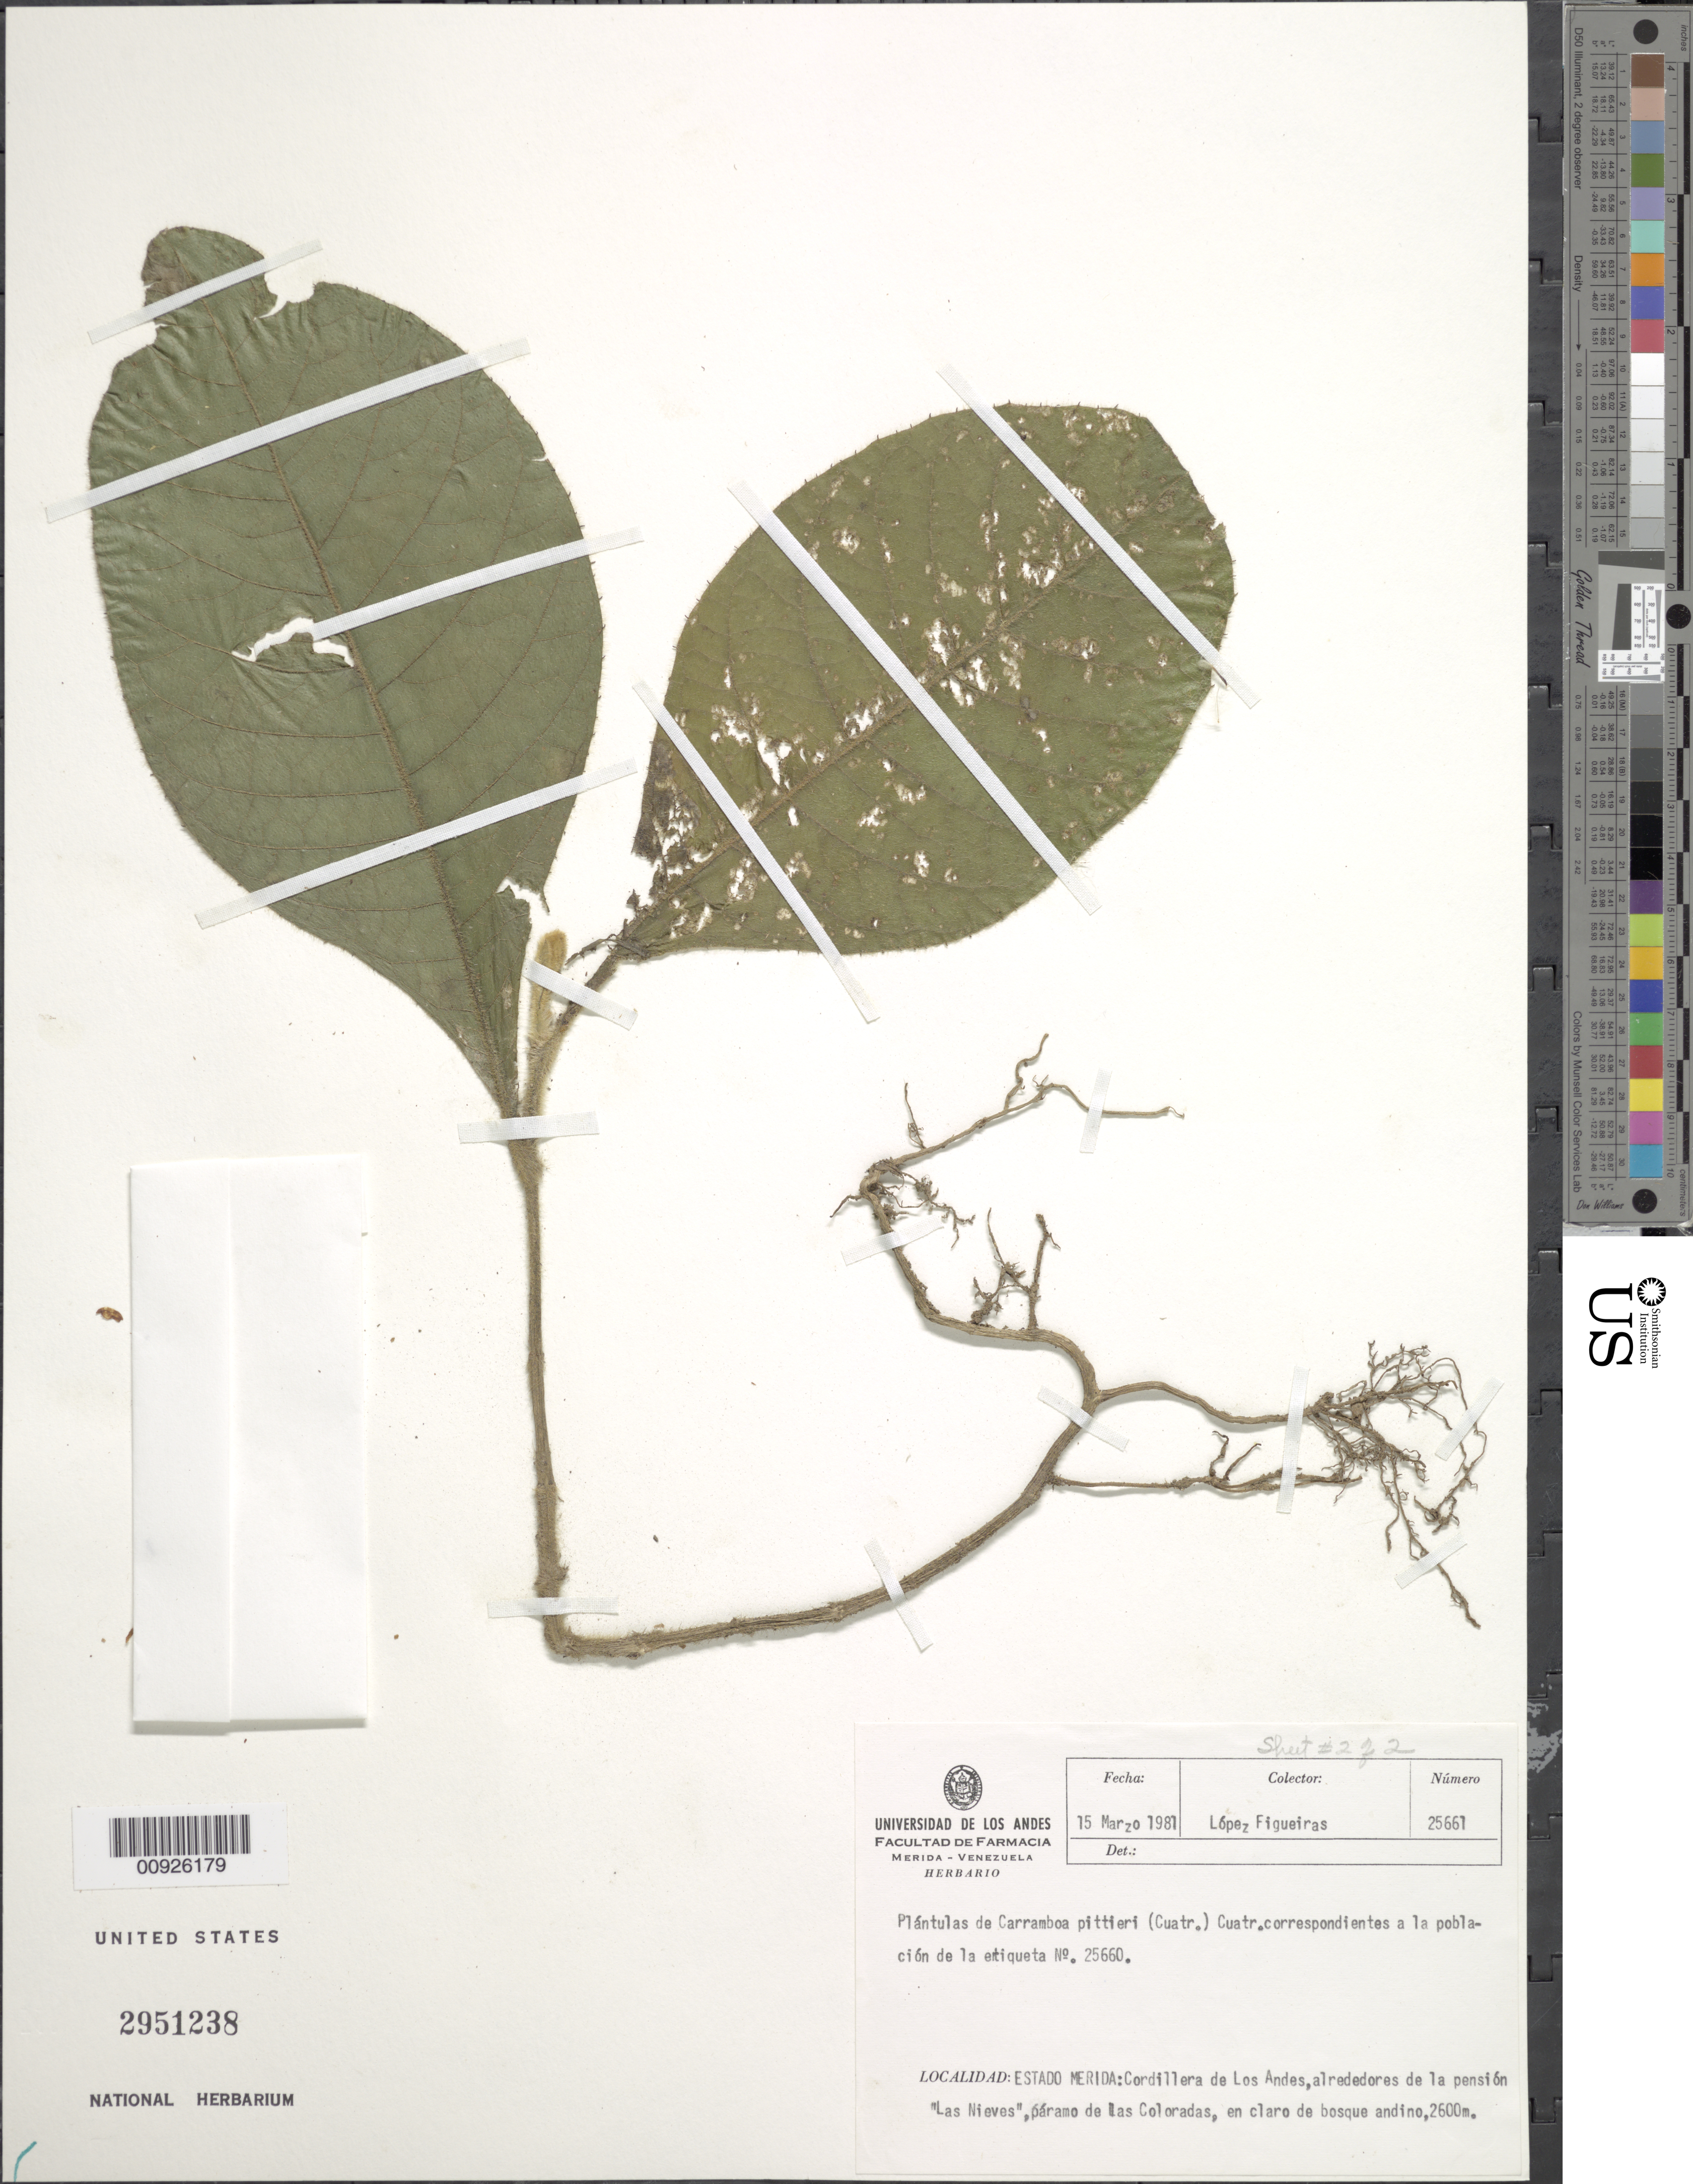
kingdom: Plantae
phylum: Tracheophyta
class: Magnoliopsida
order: Asterales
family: Asteraceae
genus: Carramboa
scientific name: Carramboa badilloi var. pittieri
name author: (Cuatrec.) Cuatrec.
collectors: M. López Figueiras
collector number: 25661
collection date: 1981-03-15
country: Venezuela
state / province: Mérida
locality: Cordillera de Los Andes, alrededores de la pension "Las Nieves", paramo de Las Colorados, en claro de bosque andine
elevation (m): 2600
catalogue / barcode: US 2951238